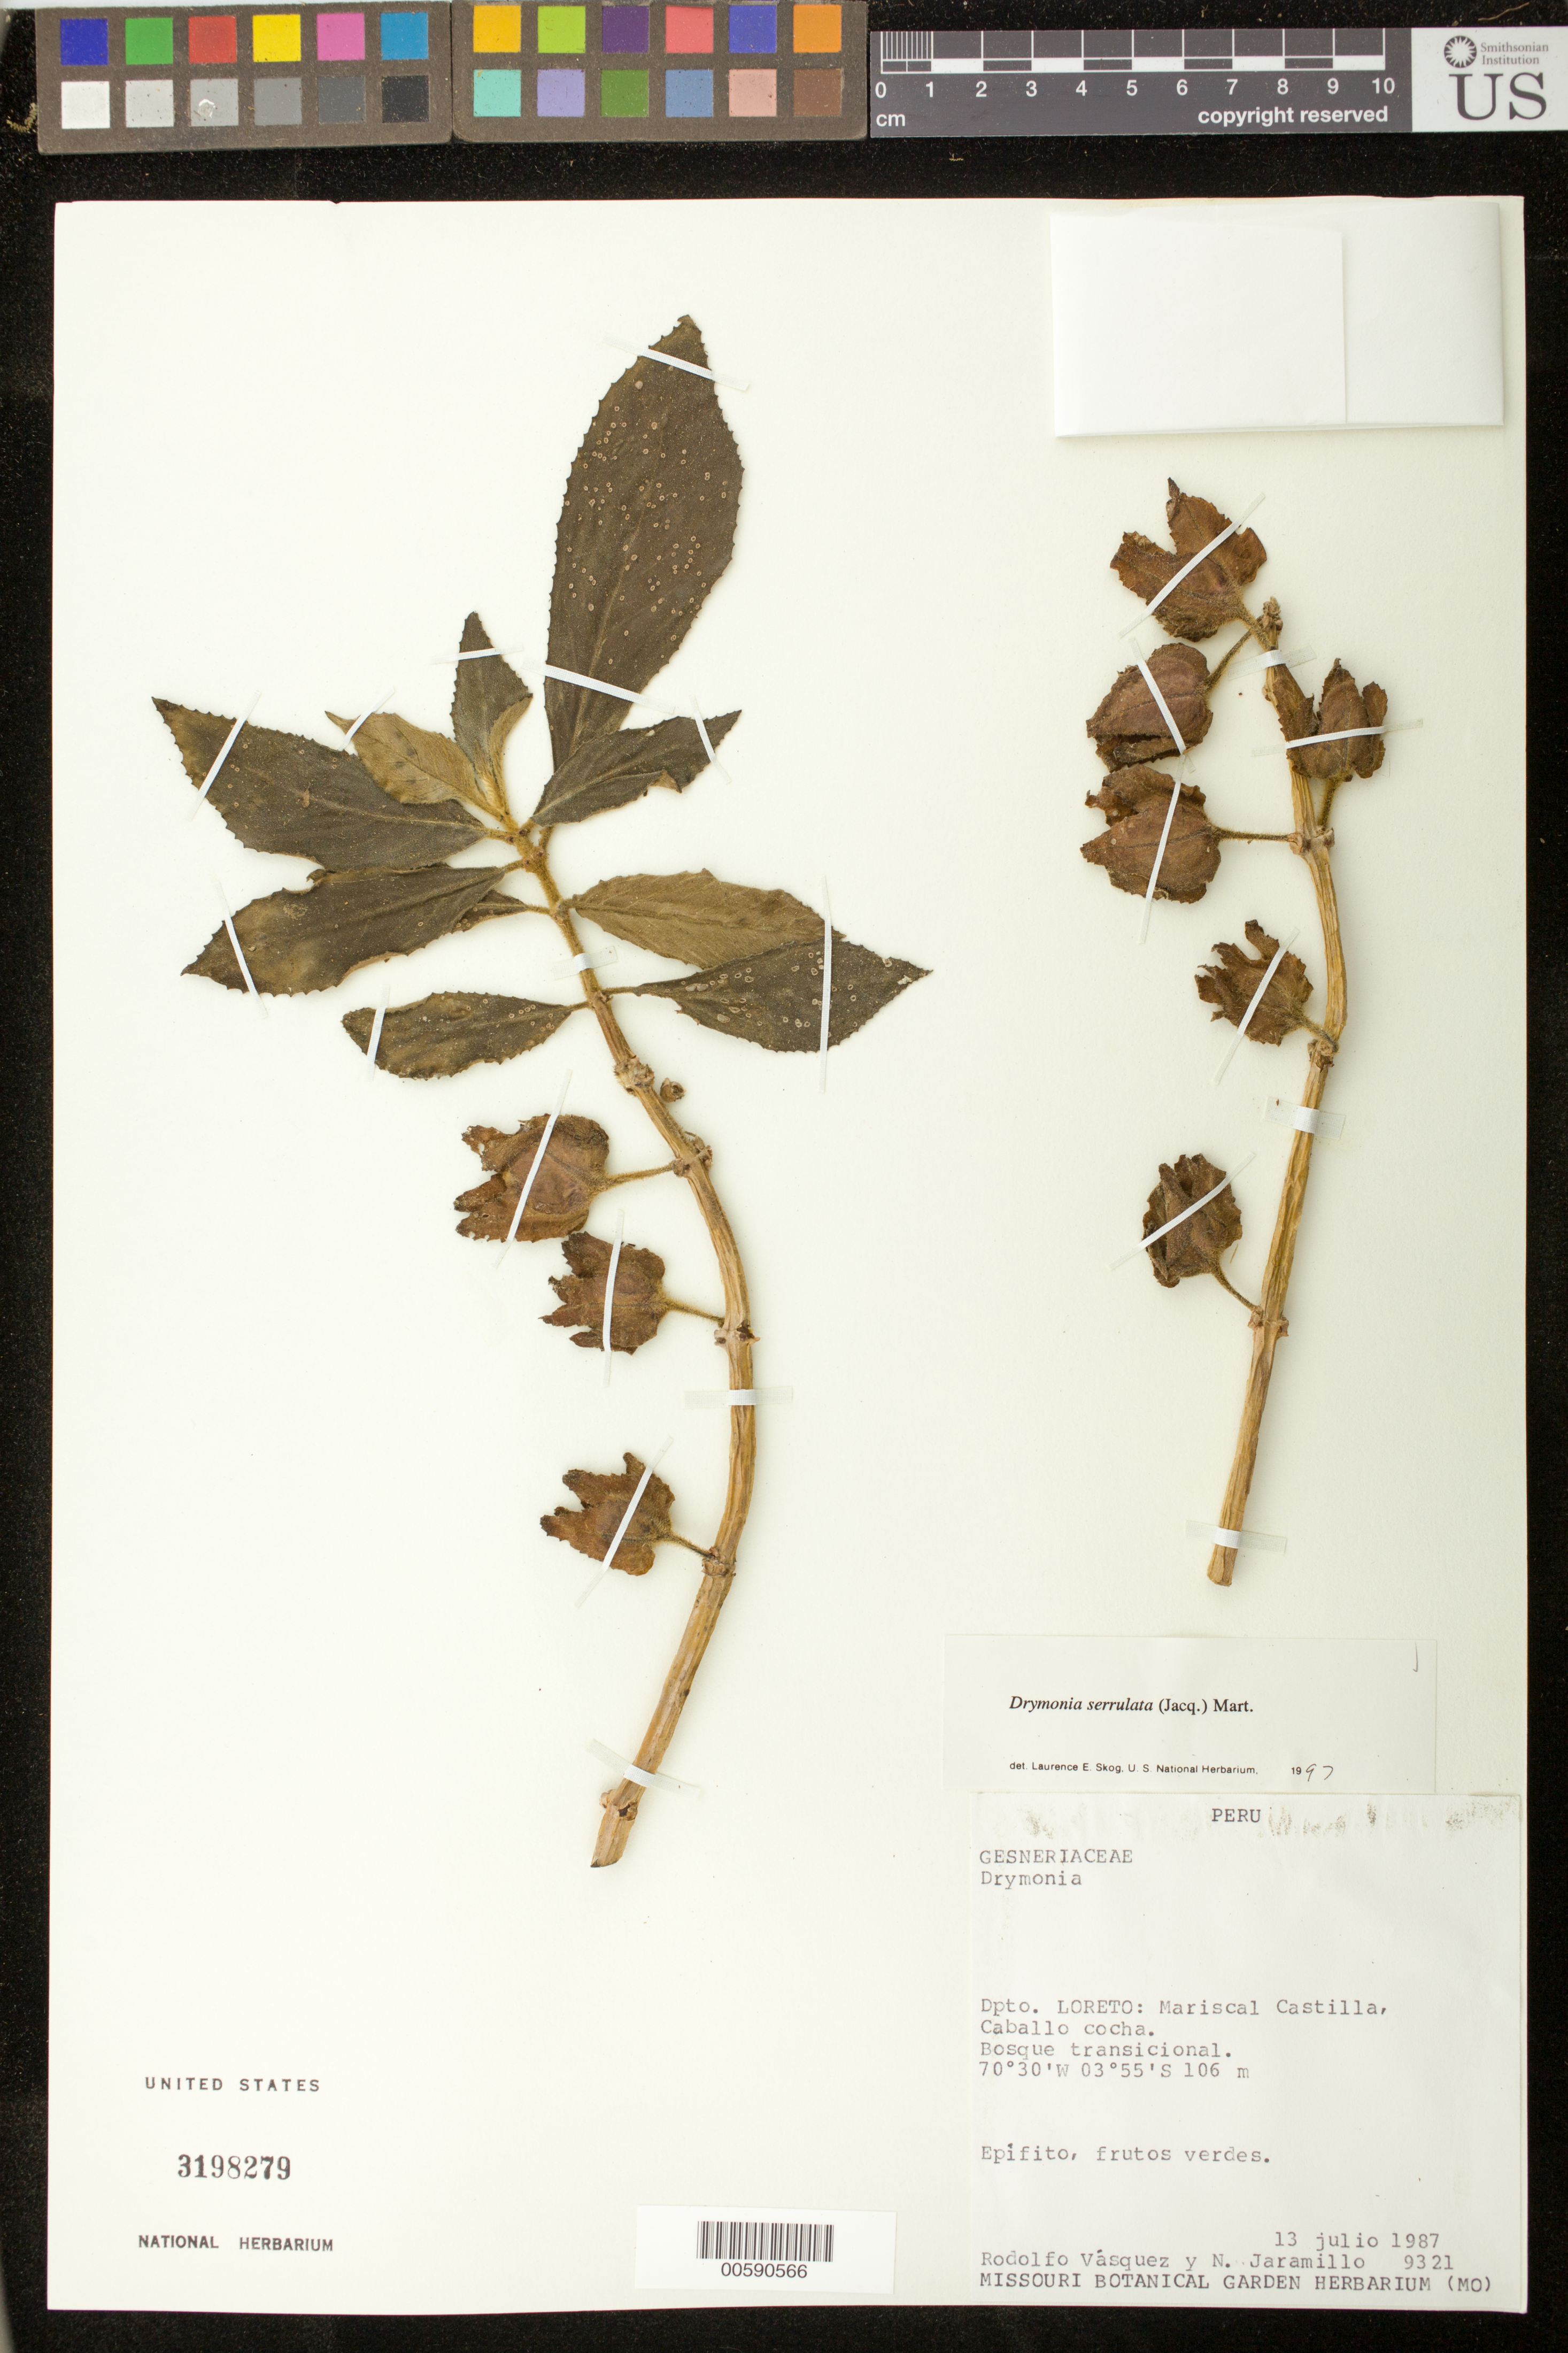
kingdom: Plantae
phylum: Tracheophyta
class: Magnoliopsida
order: Lamiales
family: Gesneriaceae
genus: Drymonia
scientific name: Drymonia serrulata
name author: (Jacq.) Mart.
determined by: Skog, Laurence E.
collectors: R. Vásquez & N. Jaramillo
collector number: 9321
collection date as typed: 13 Jul 1987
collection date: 1987-07-13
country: Peru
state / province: Loreto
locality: Mariscal Castilla, Caballo cocha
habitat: Bosque transicional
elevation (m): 106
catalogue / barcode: US 3198279